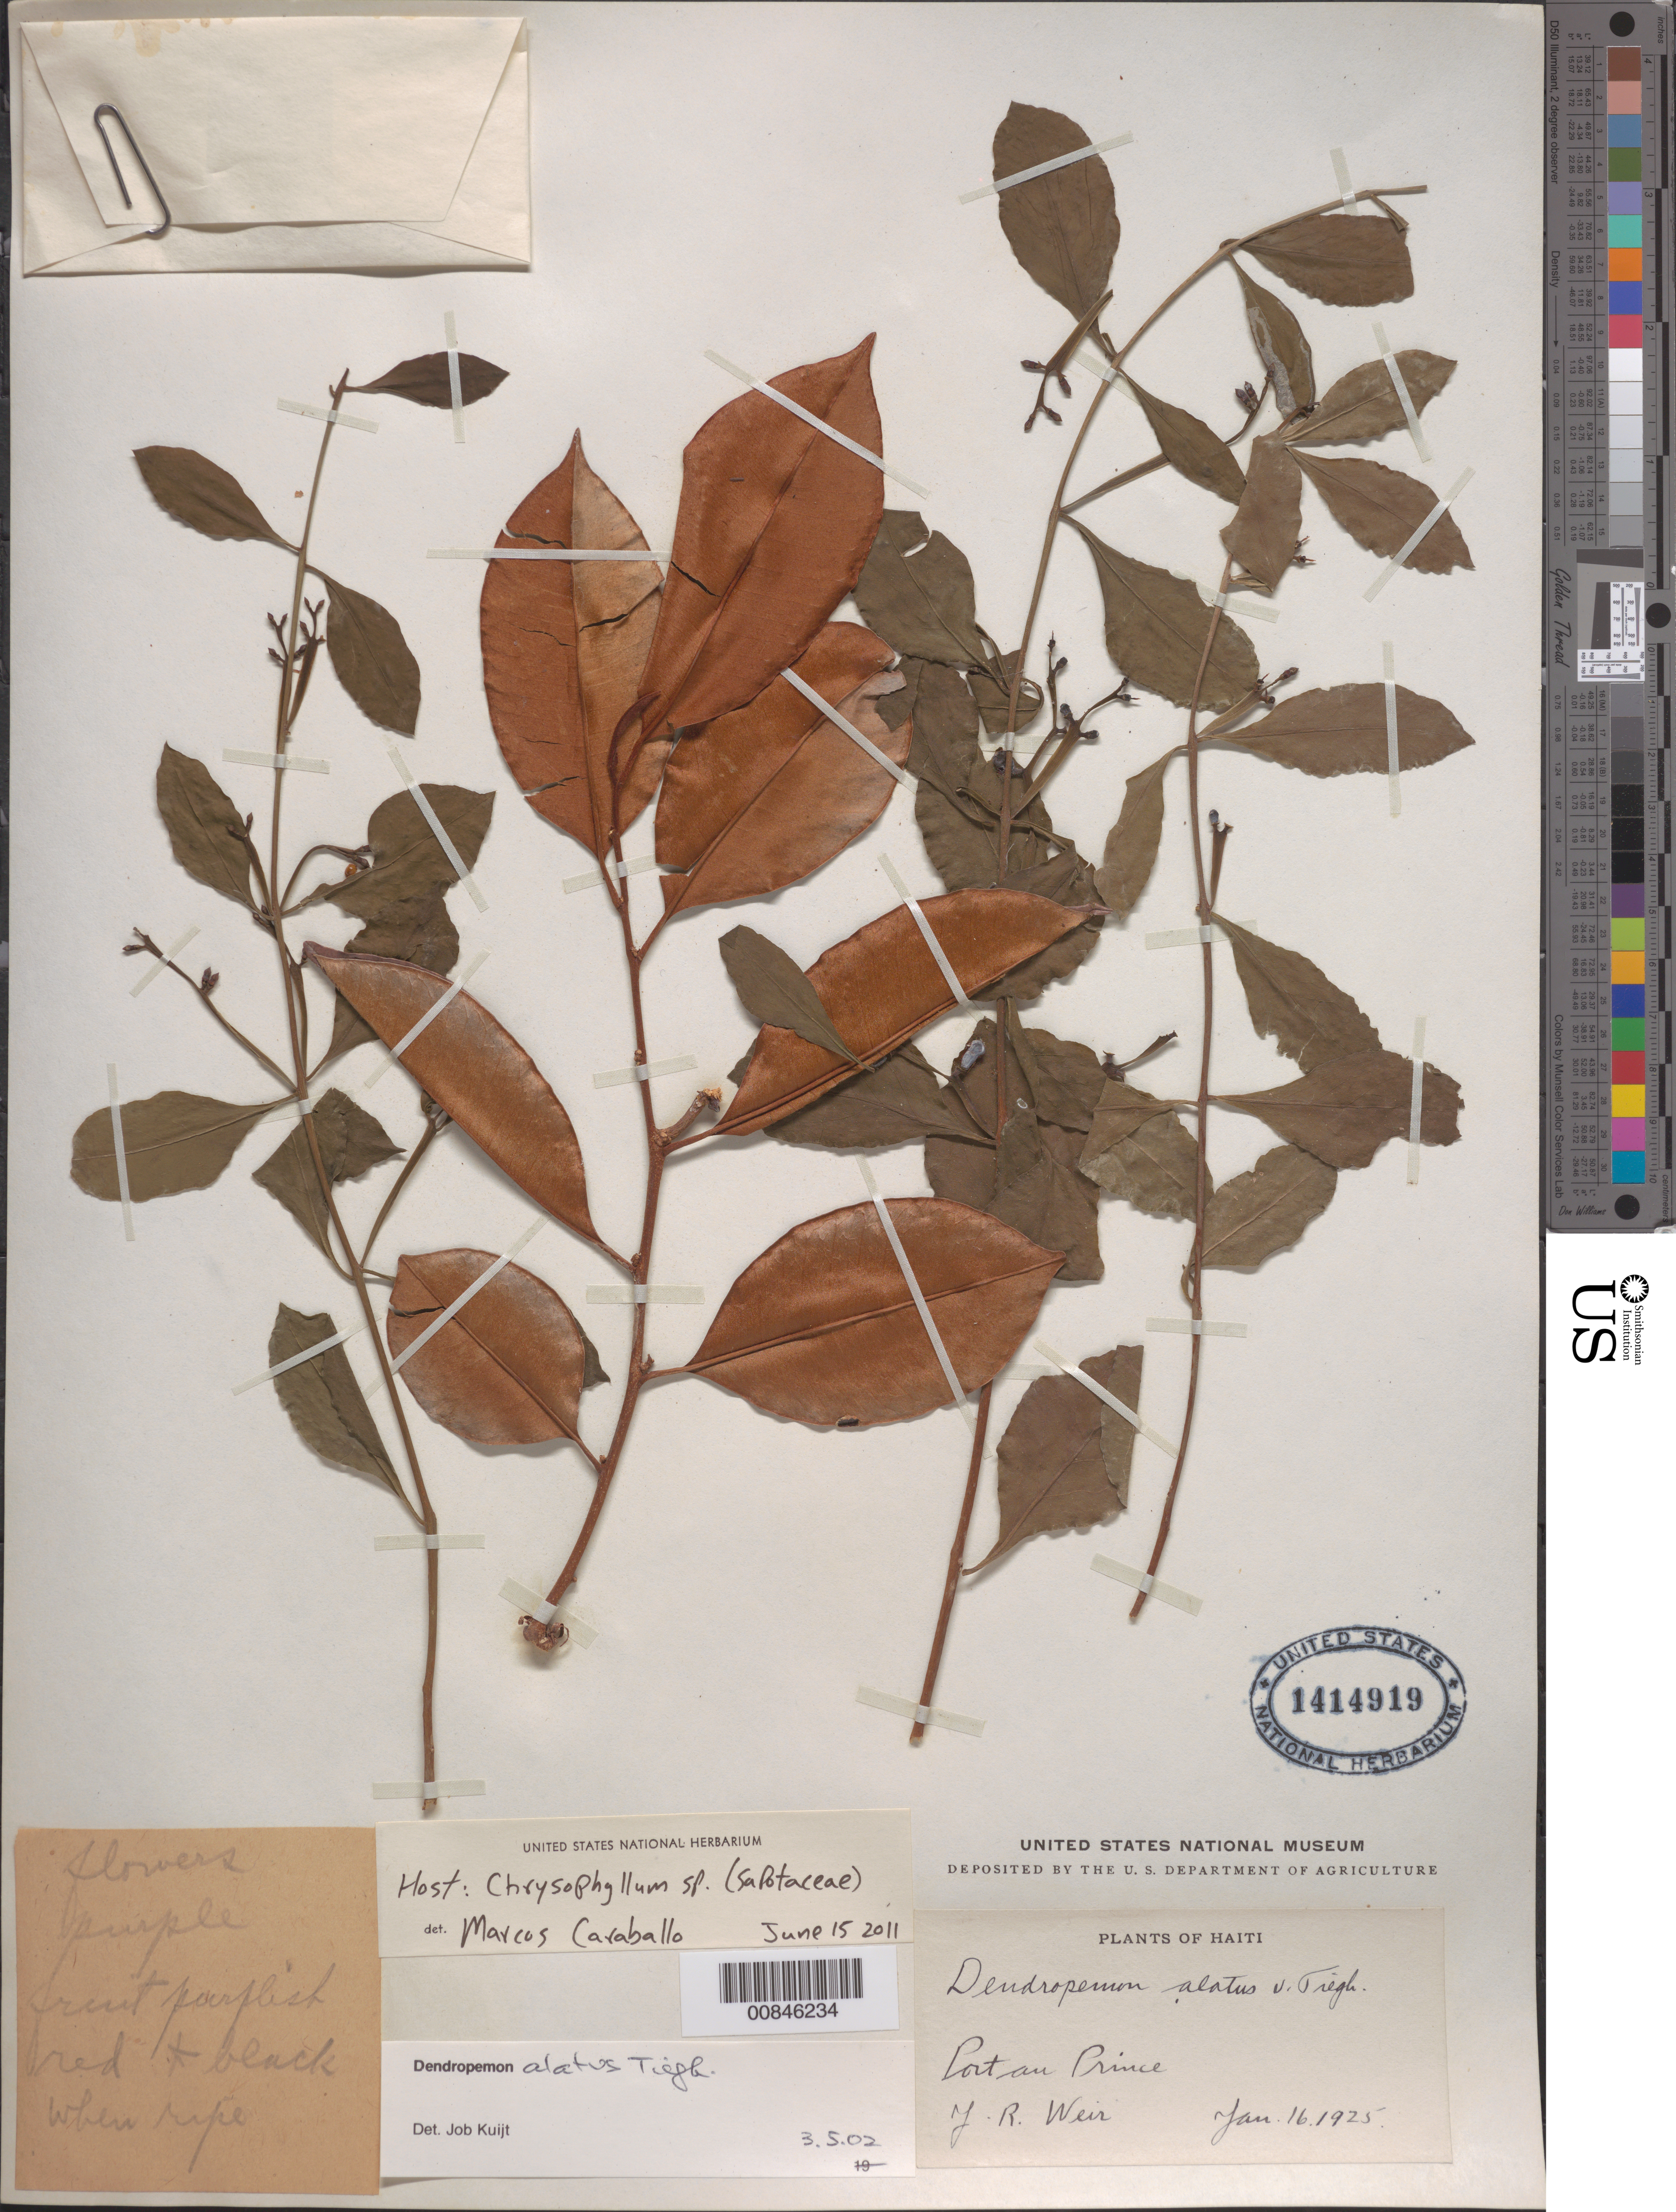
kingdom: Plantae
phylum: Tracheophyta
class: Magnoliopsida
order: Santalales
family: Loranthaceae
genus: Dendropemon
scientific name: Dendropemon alatus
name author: Tiegh.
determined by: Kuijt, Job, (CANADA)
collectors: J. Weir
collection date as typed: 16 Jan 1925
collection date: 1925-01-16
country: Haiti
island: Hispaniola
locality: Port au Prince.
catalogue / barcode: US 1414919